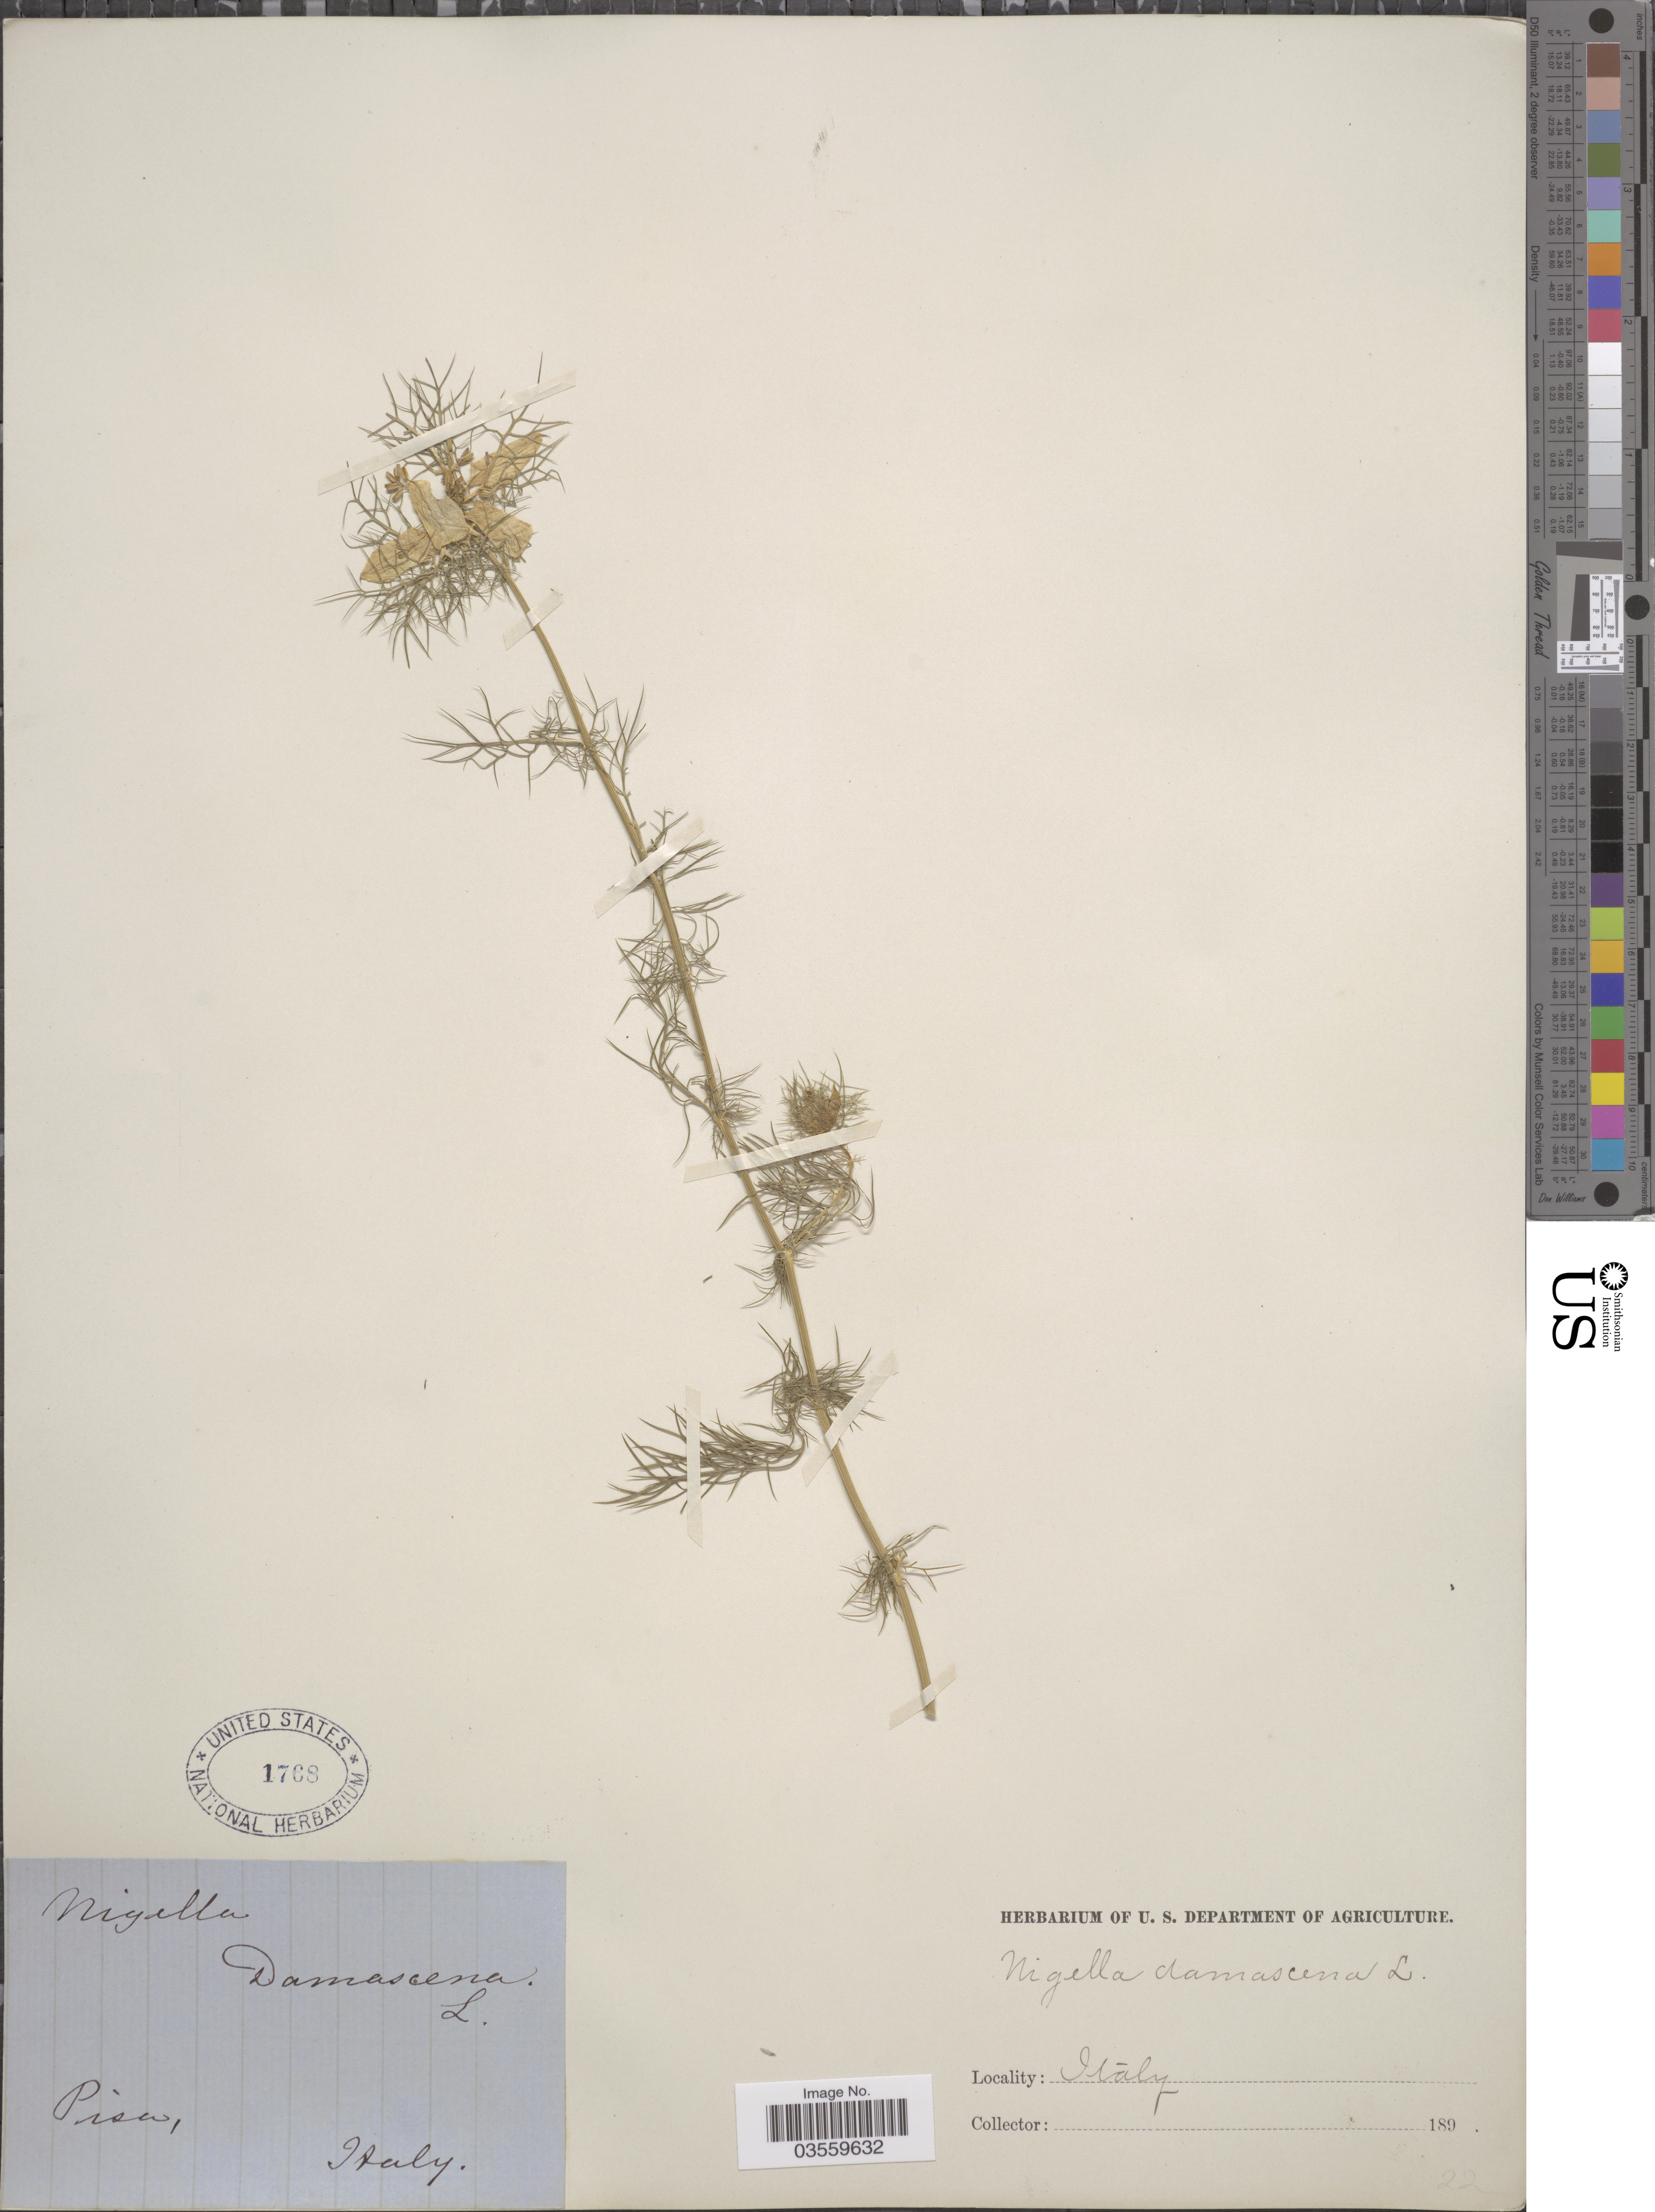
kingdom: Plantae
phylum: Tracheophyta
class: Magnoliopsida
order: Ranunculales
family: Ranunculaceae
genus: Nigella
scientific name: Nigella damascena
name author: L.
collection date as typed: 189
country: Italy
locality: Pise.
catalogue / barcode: US 1768